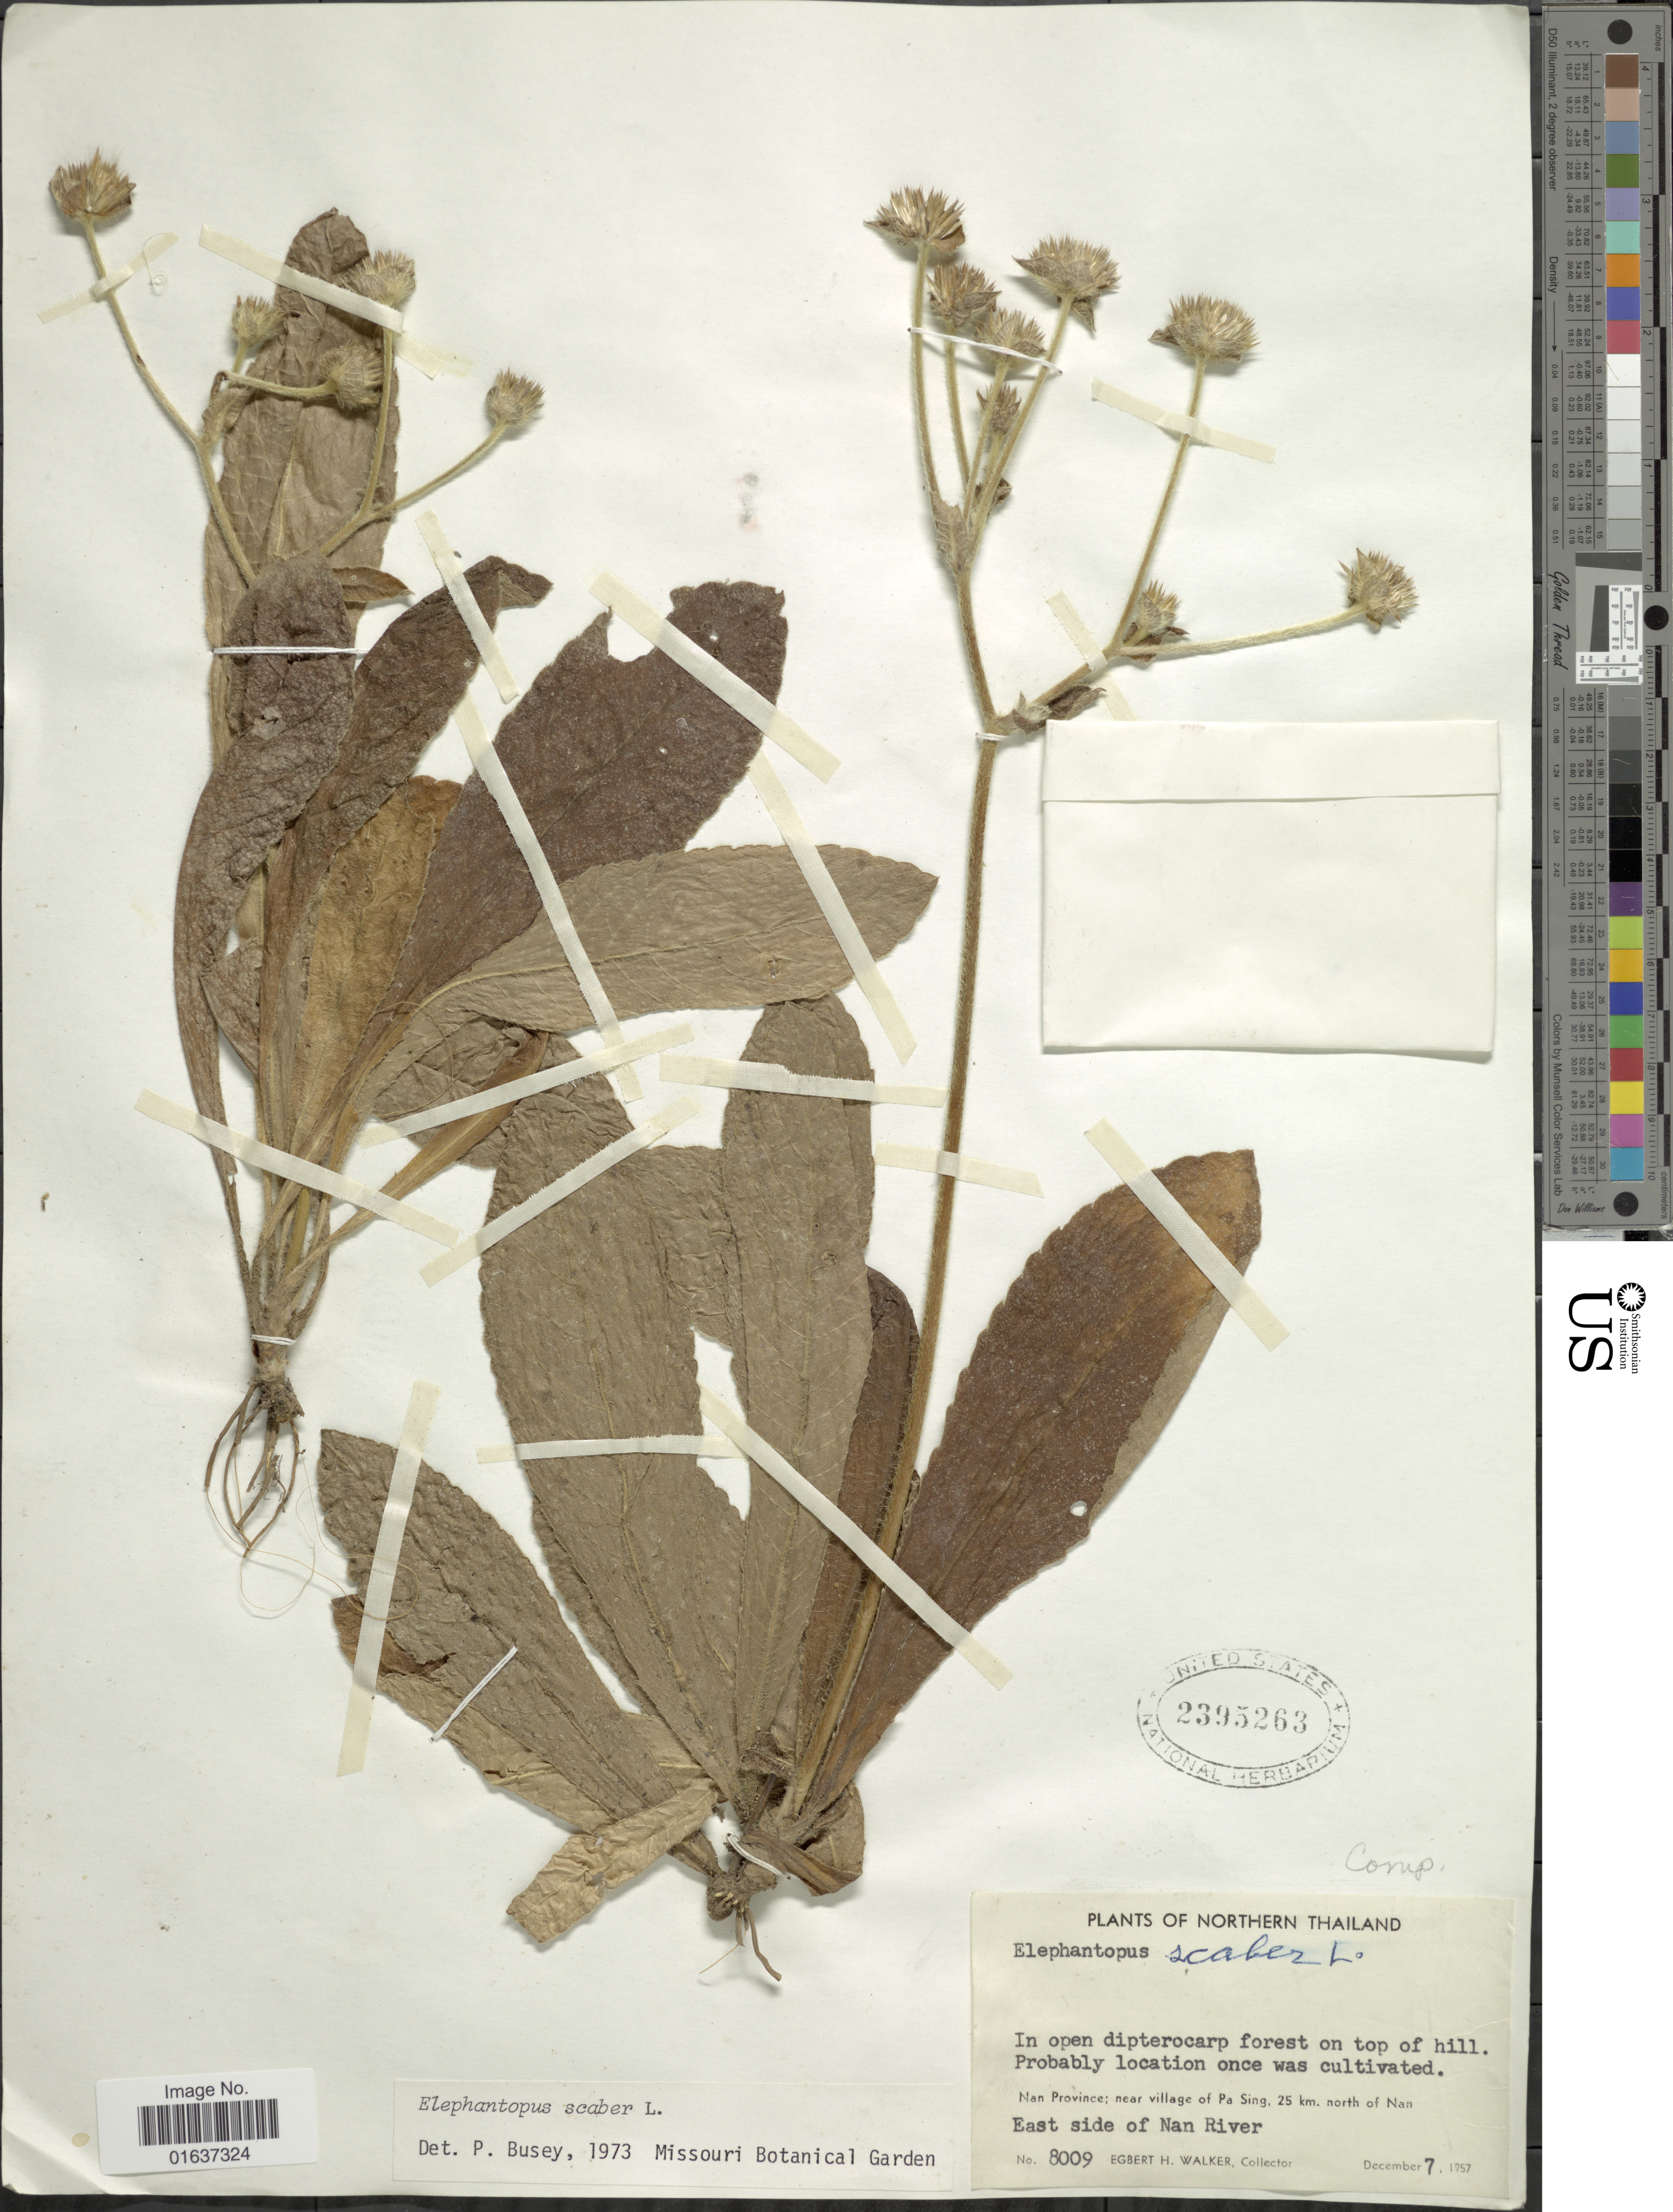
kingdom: Plantae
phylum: Tracheophyta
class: Magnoliopsida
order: Asterales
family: Asteraceae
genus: Elephantopus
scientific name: Elephantopus scaber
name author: L.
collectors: E. H. Walker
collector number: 8009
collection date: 1957-12-07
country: Thailand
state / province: Nan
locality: Northern Thailand, near village of Pa Sing, 25 km. north of Nan, east side of Nan River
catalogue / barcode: US 2395263